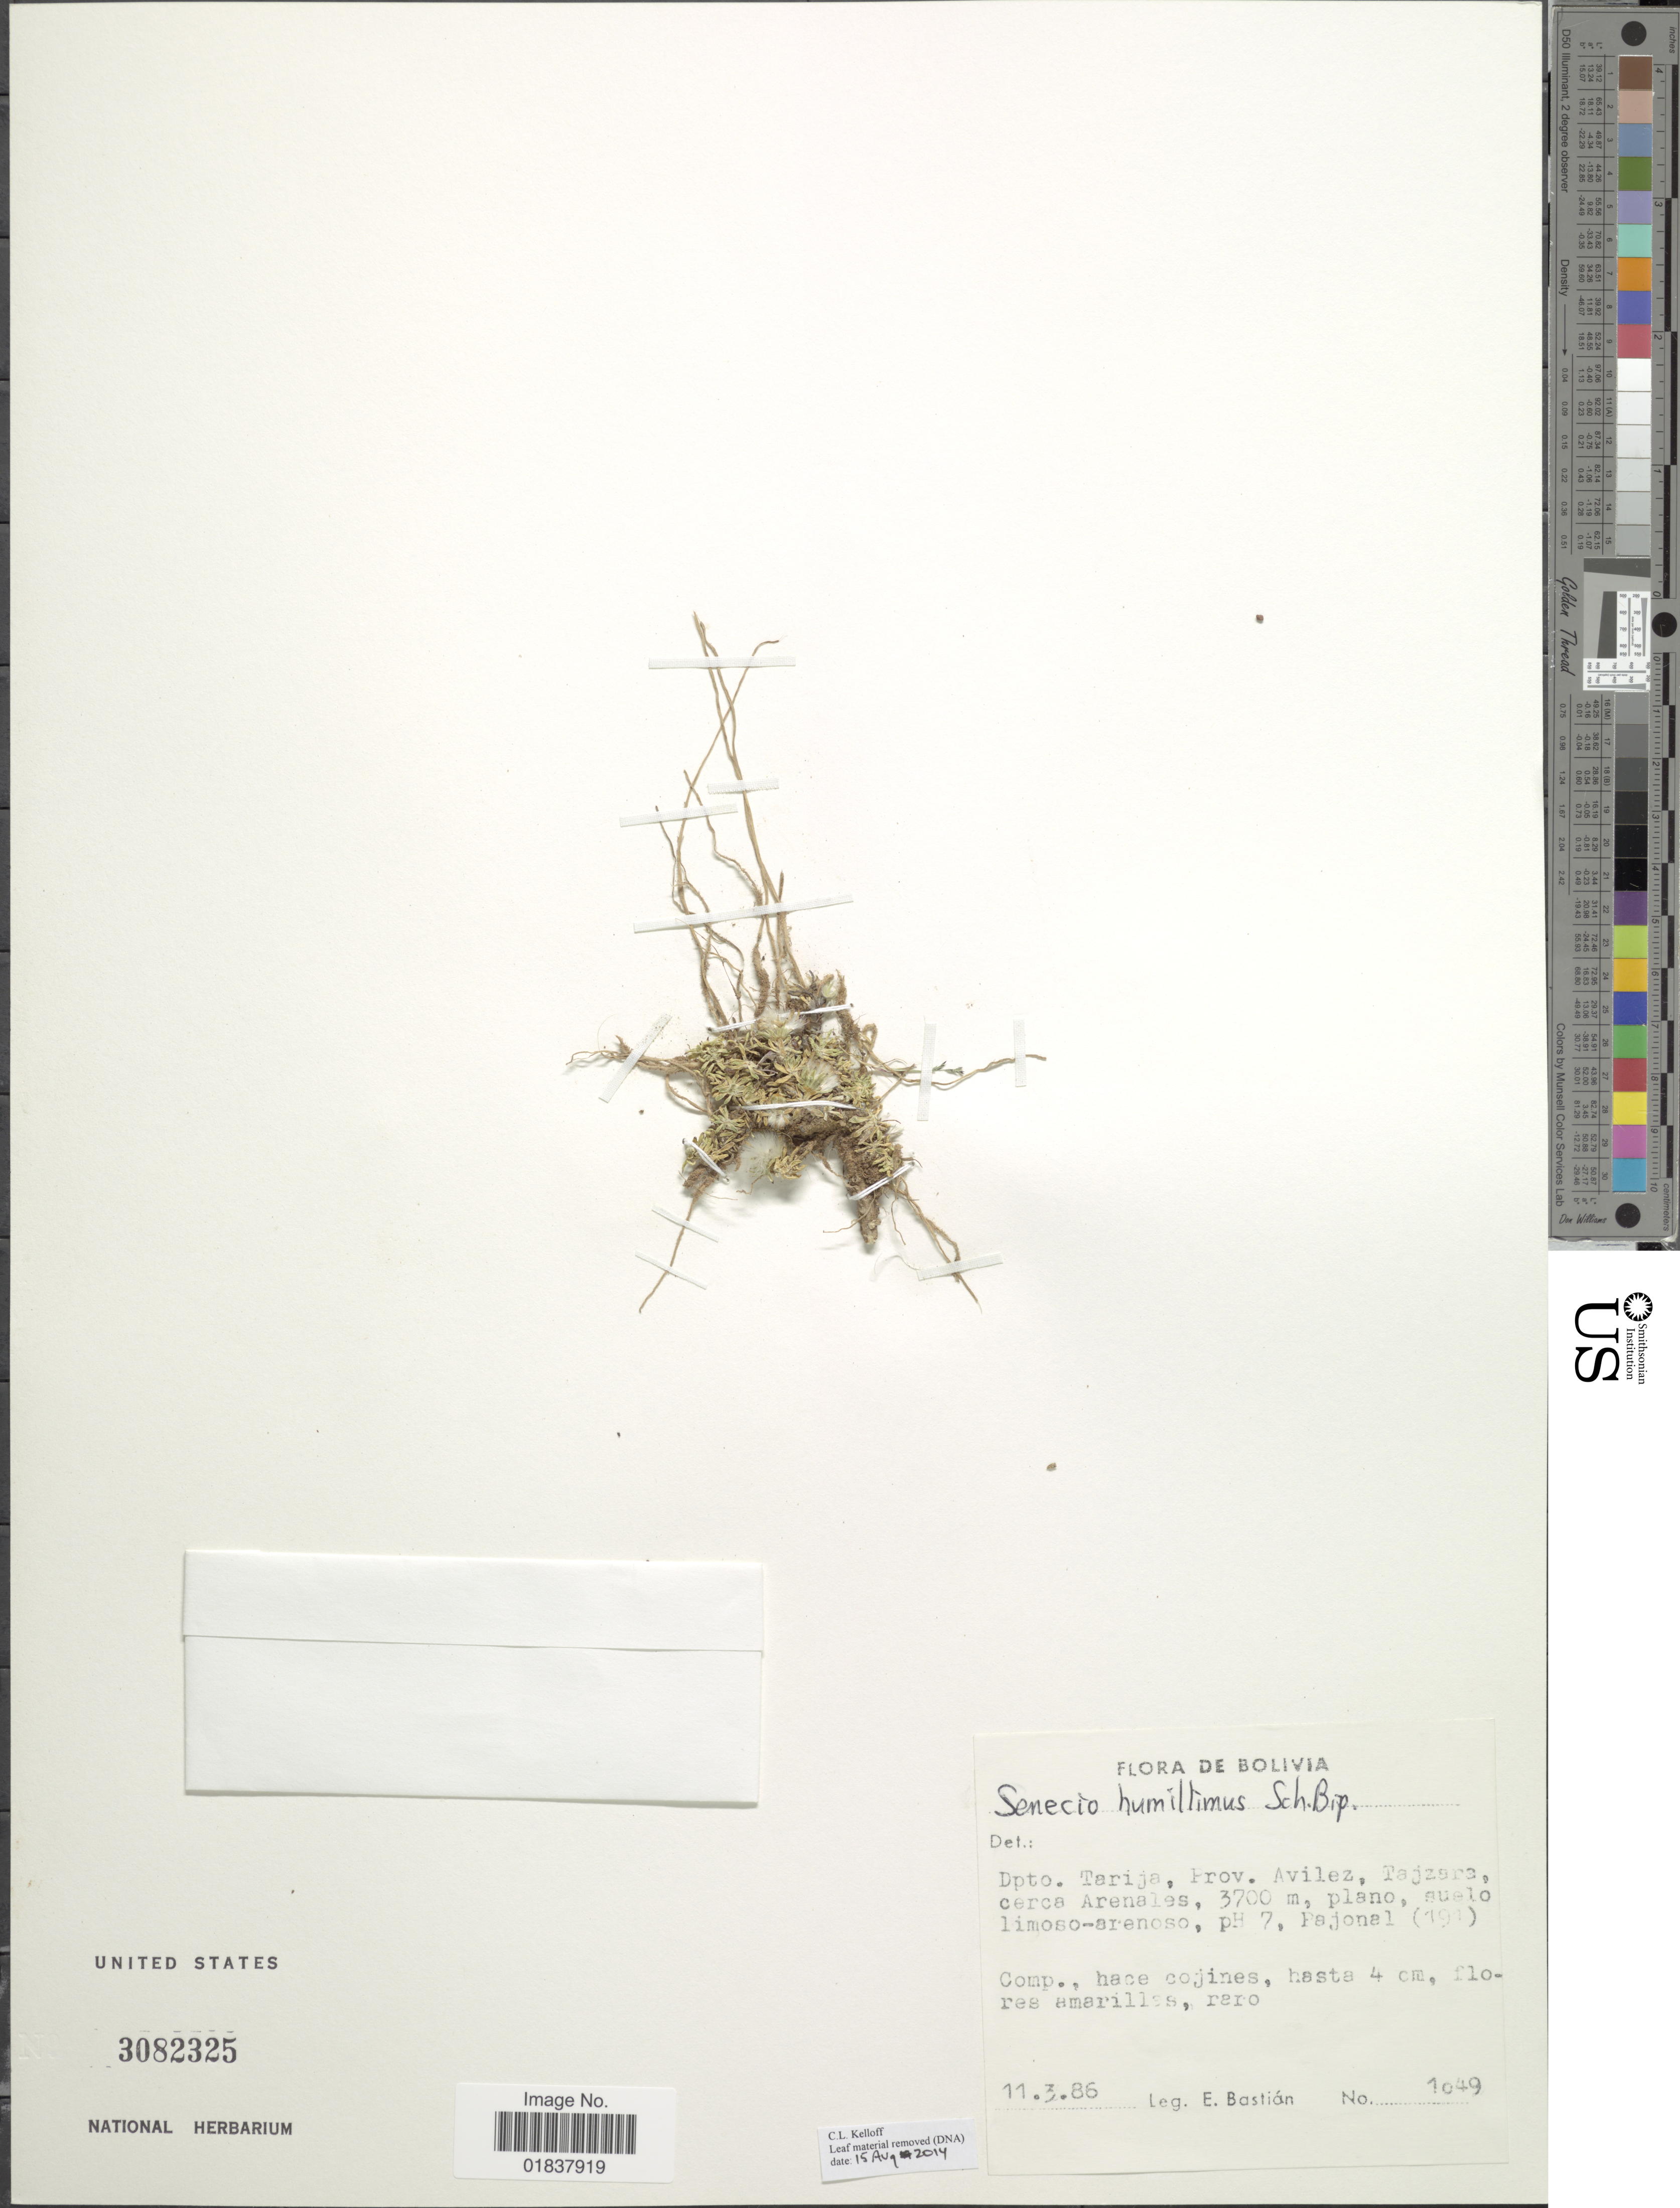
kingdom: Plantae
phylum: Tracheophyta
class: Magnoliopsida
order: Asterales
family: Asteraceae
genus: Senecio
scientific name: Senecio humillimus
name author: Sch. Bip.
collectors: E. Bastian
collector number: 1049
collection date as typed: Transcribed d/m/y: 11/3/86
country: Bolivia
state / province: Tarija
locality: Prov. Avilez, Pajzara, cerca Arenales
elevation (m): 3700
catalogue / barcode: US 3082325